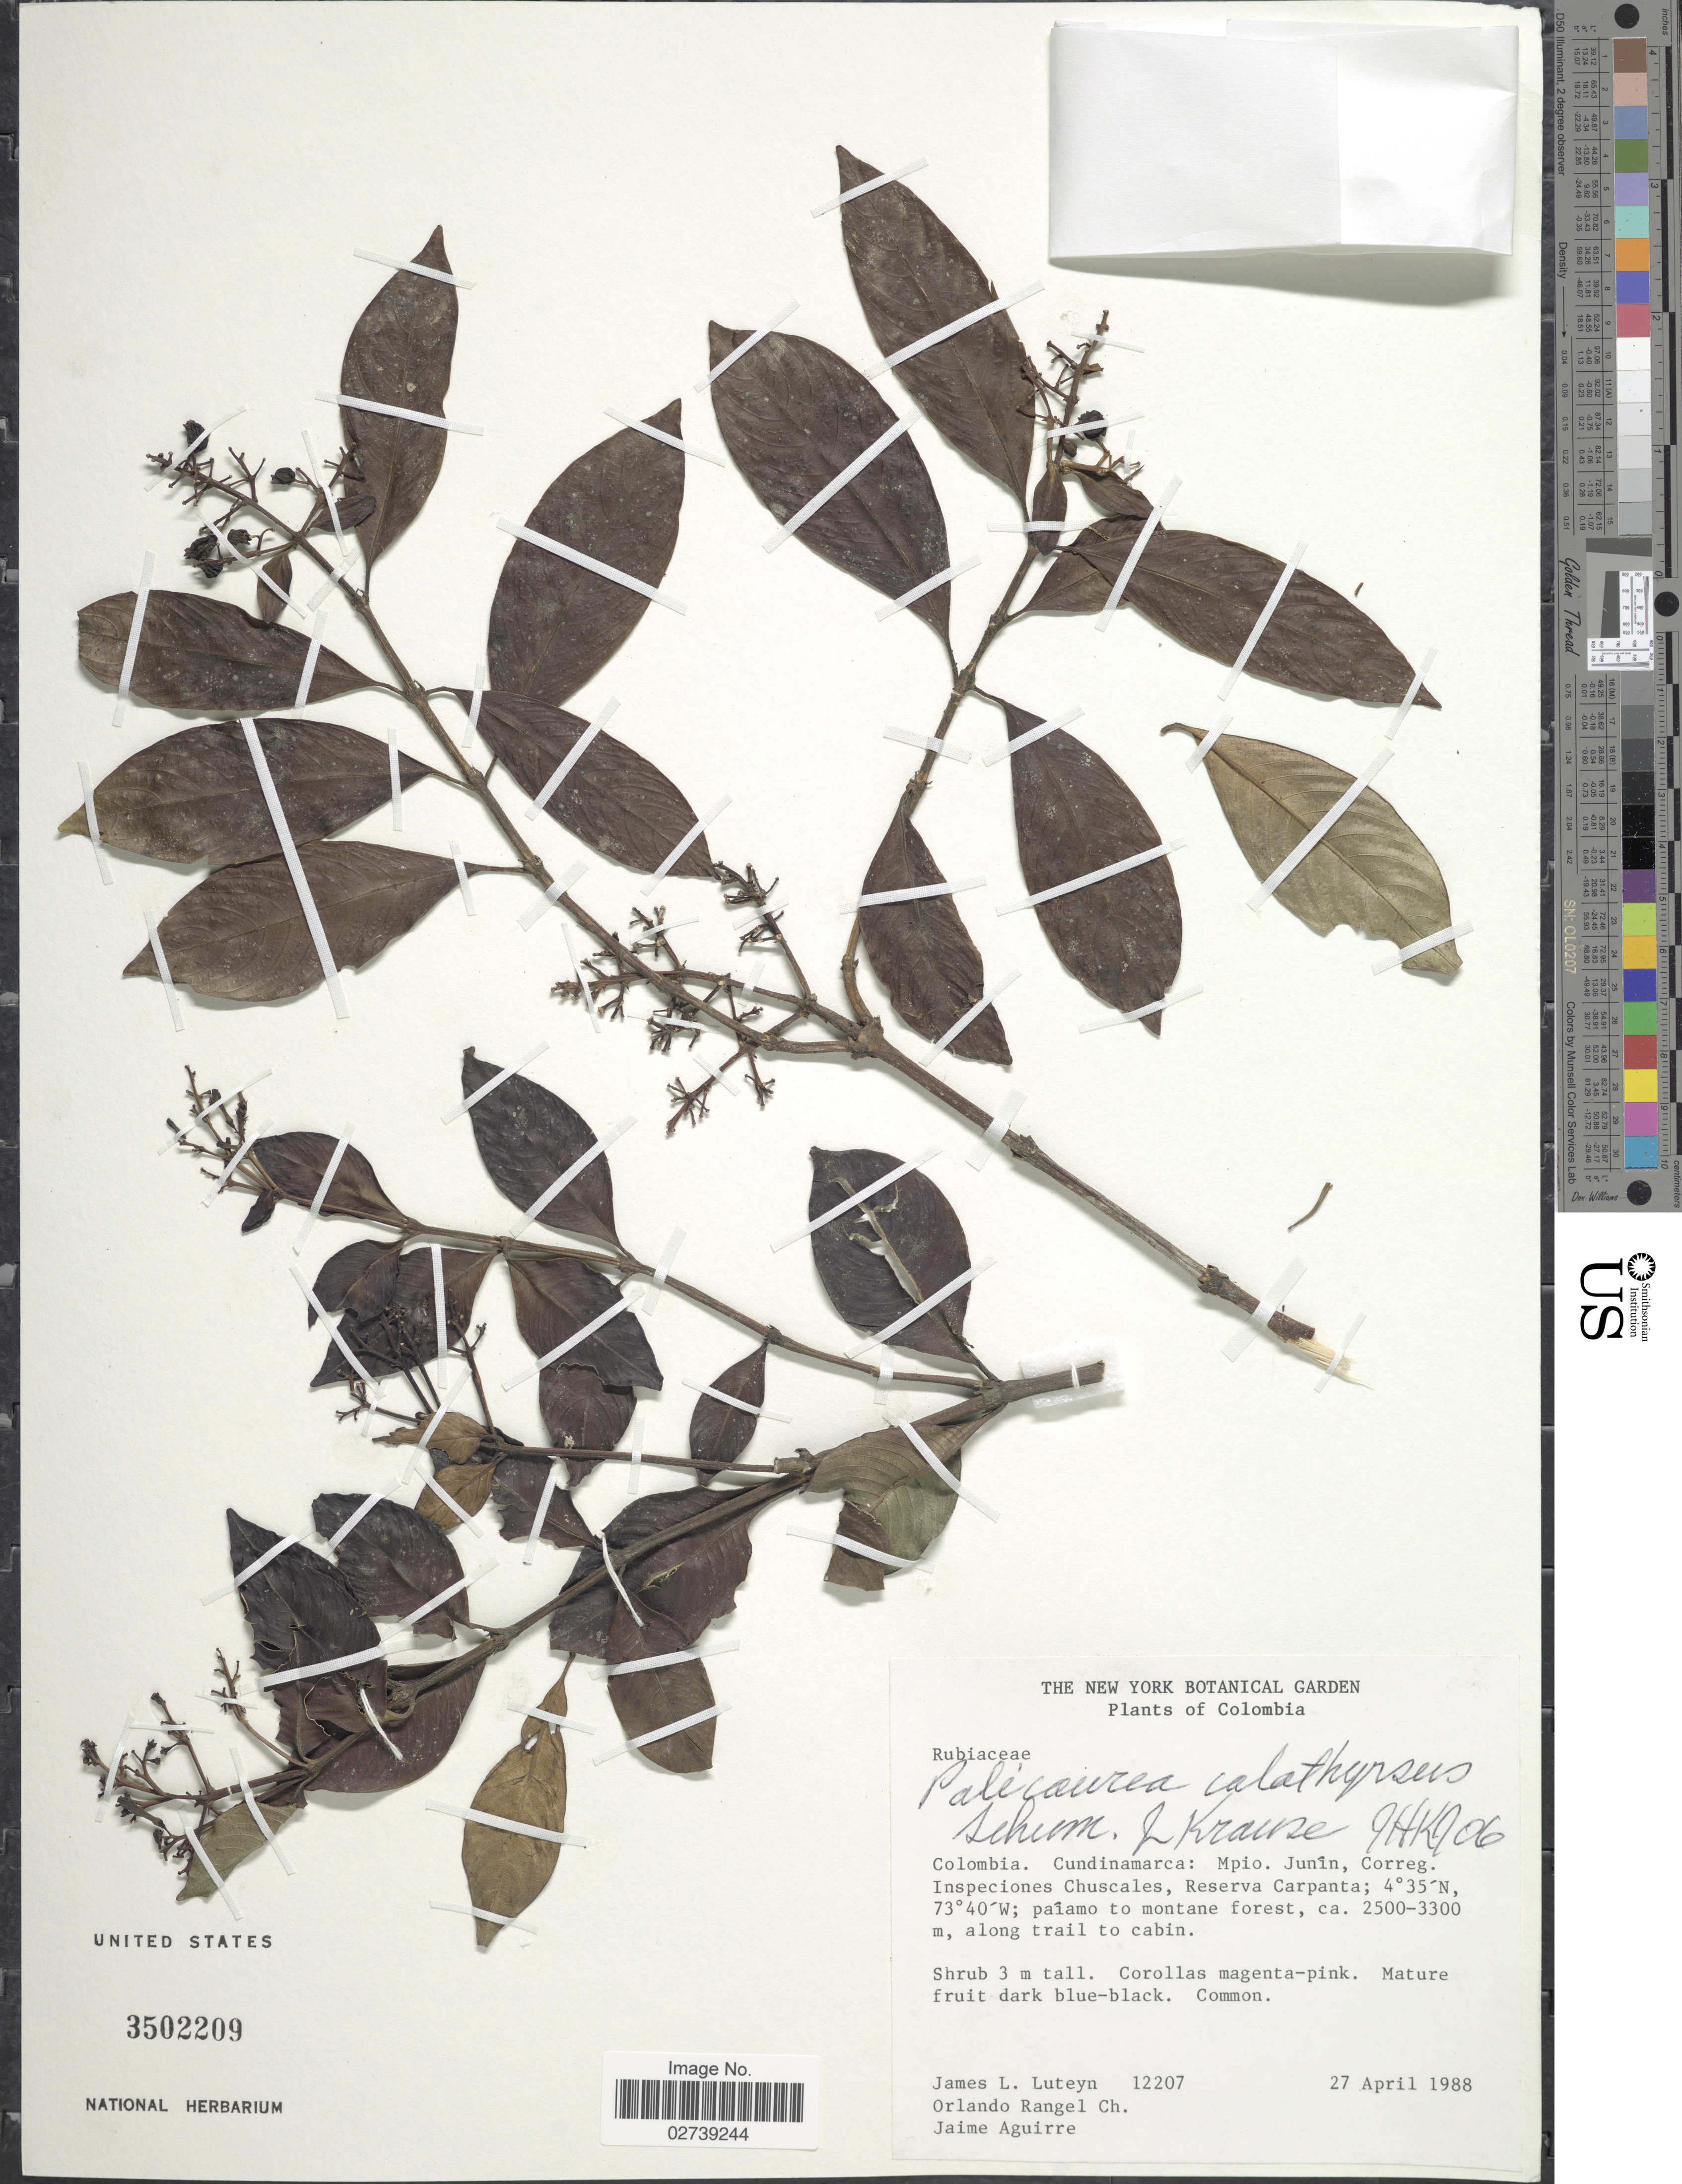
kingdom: Plantae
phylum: Tracheophyta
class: Magnoliopsida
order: Gentianales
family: Rubiaceae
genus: Palicourea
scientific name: Palicourea calothyrsus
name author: K. Schum. & K. Krause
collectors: J. L. Luteyn, O. Rangel & J. Aguirre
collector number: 12207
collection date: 1988-04-27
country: Colombia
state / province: Cundinamarca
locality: Mpio. Junín, Correg. Inspeciones Chuscales, Reserva Carpanta; paiamo to montane forest, along trail to cabin.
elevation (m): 2500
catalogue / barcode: US 3502209